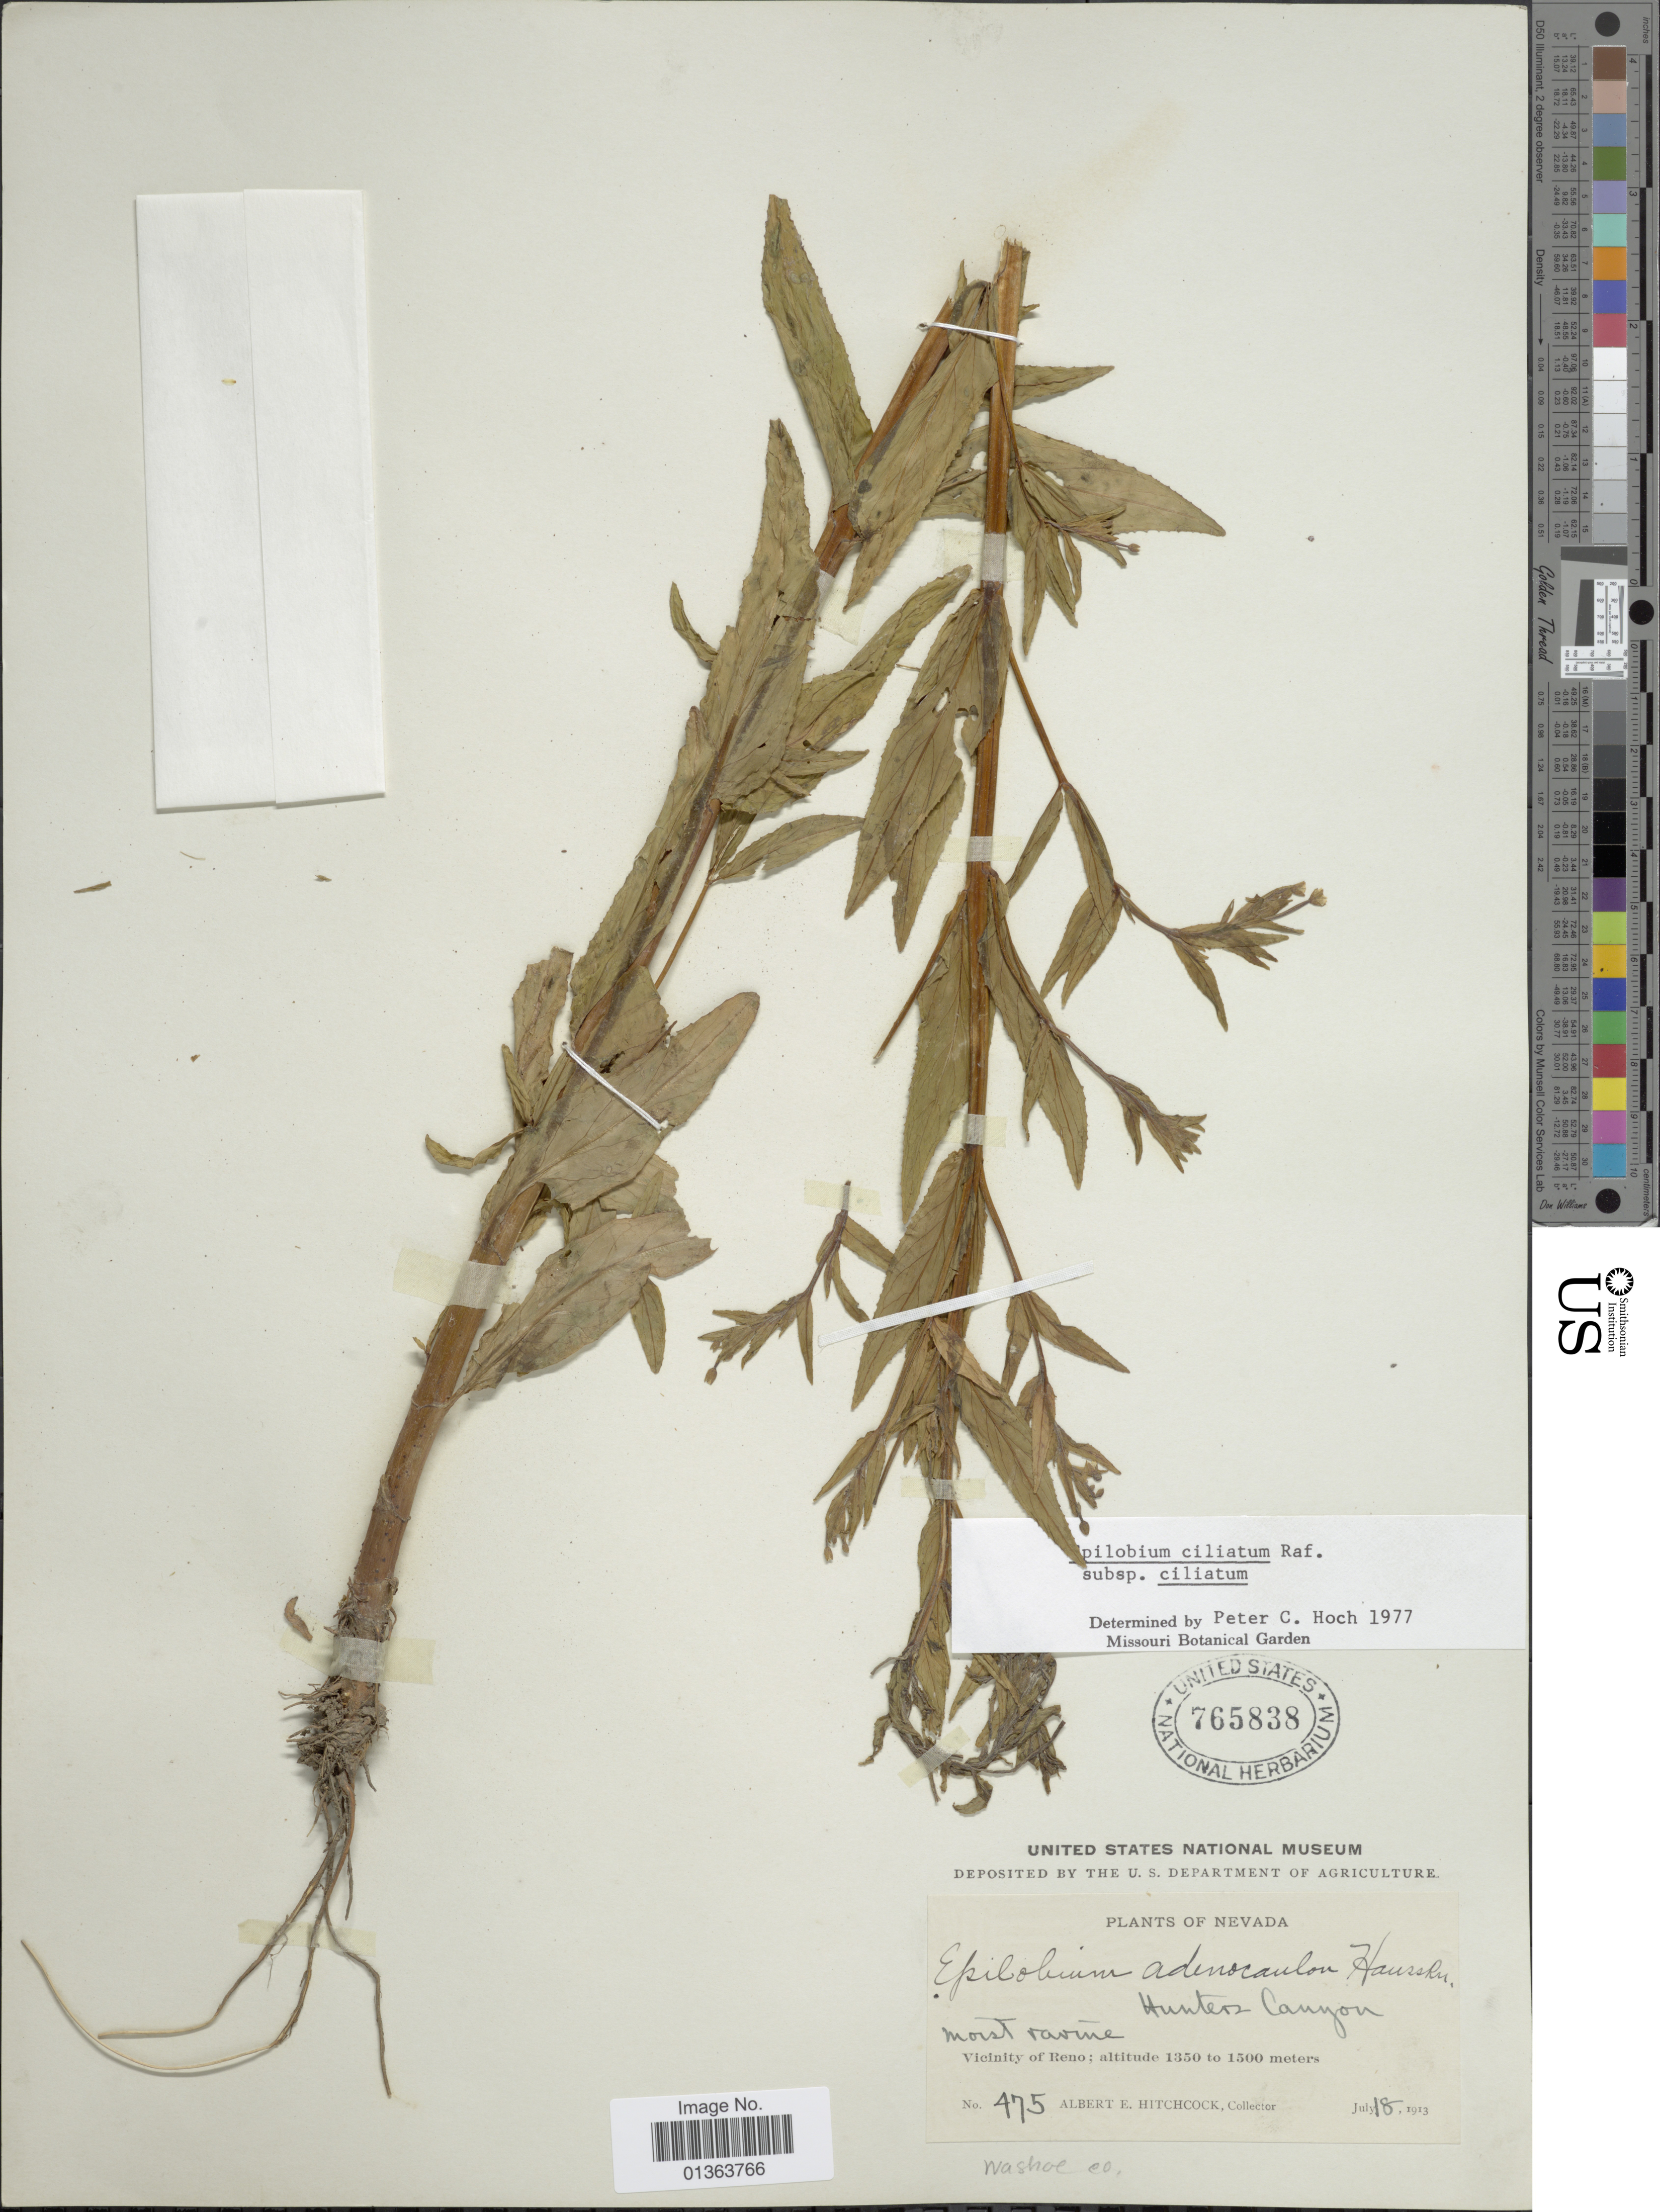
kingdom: Plantae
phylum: Tracheophyta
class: Magnoliopsida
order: Myrtales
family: Onagraceae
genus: Epilobium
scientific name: Epilobium ciliatum subsp. ciliatum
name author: Raf.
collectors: A. Hitchcock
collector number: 475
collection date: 1913-07-18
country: United States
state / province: Nevada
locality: Hunters Canyon Vicinity of Reno.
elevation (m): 1350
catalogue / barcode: US 765838